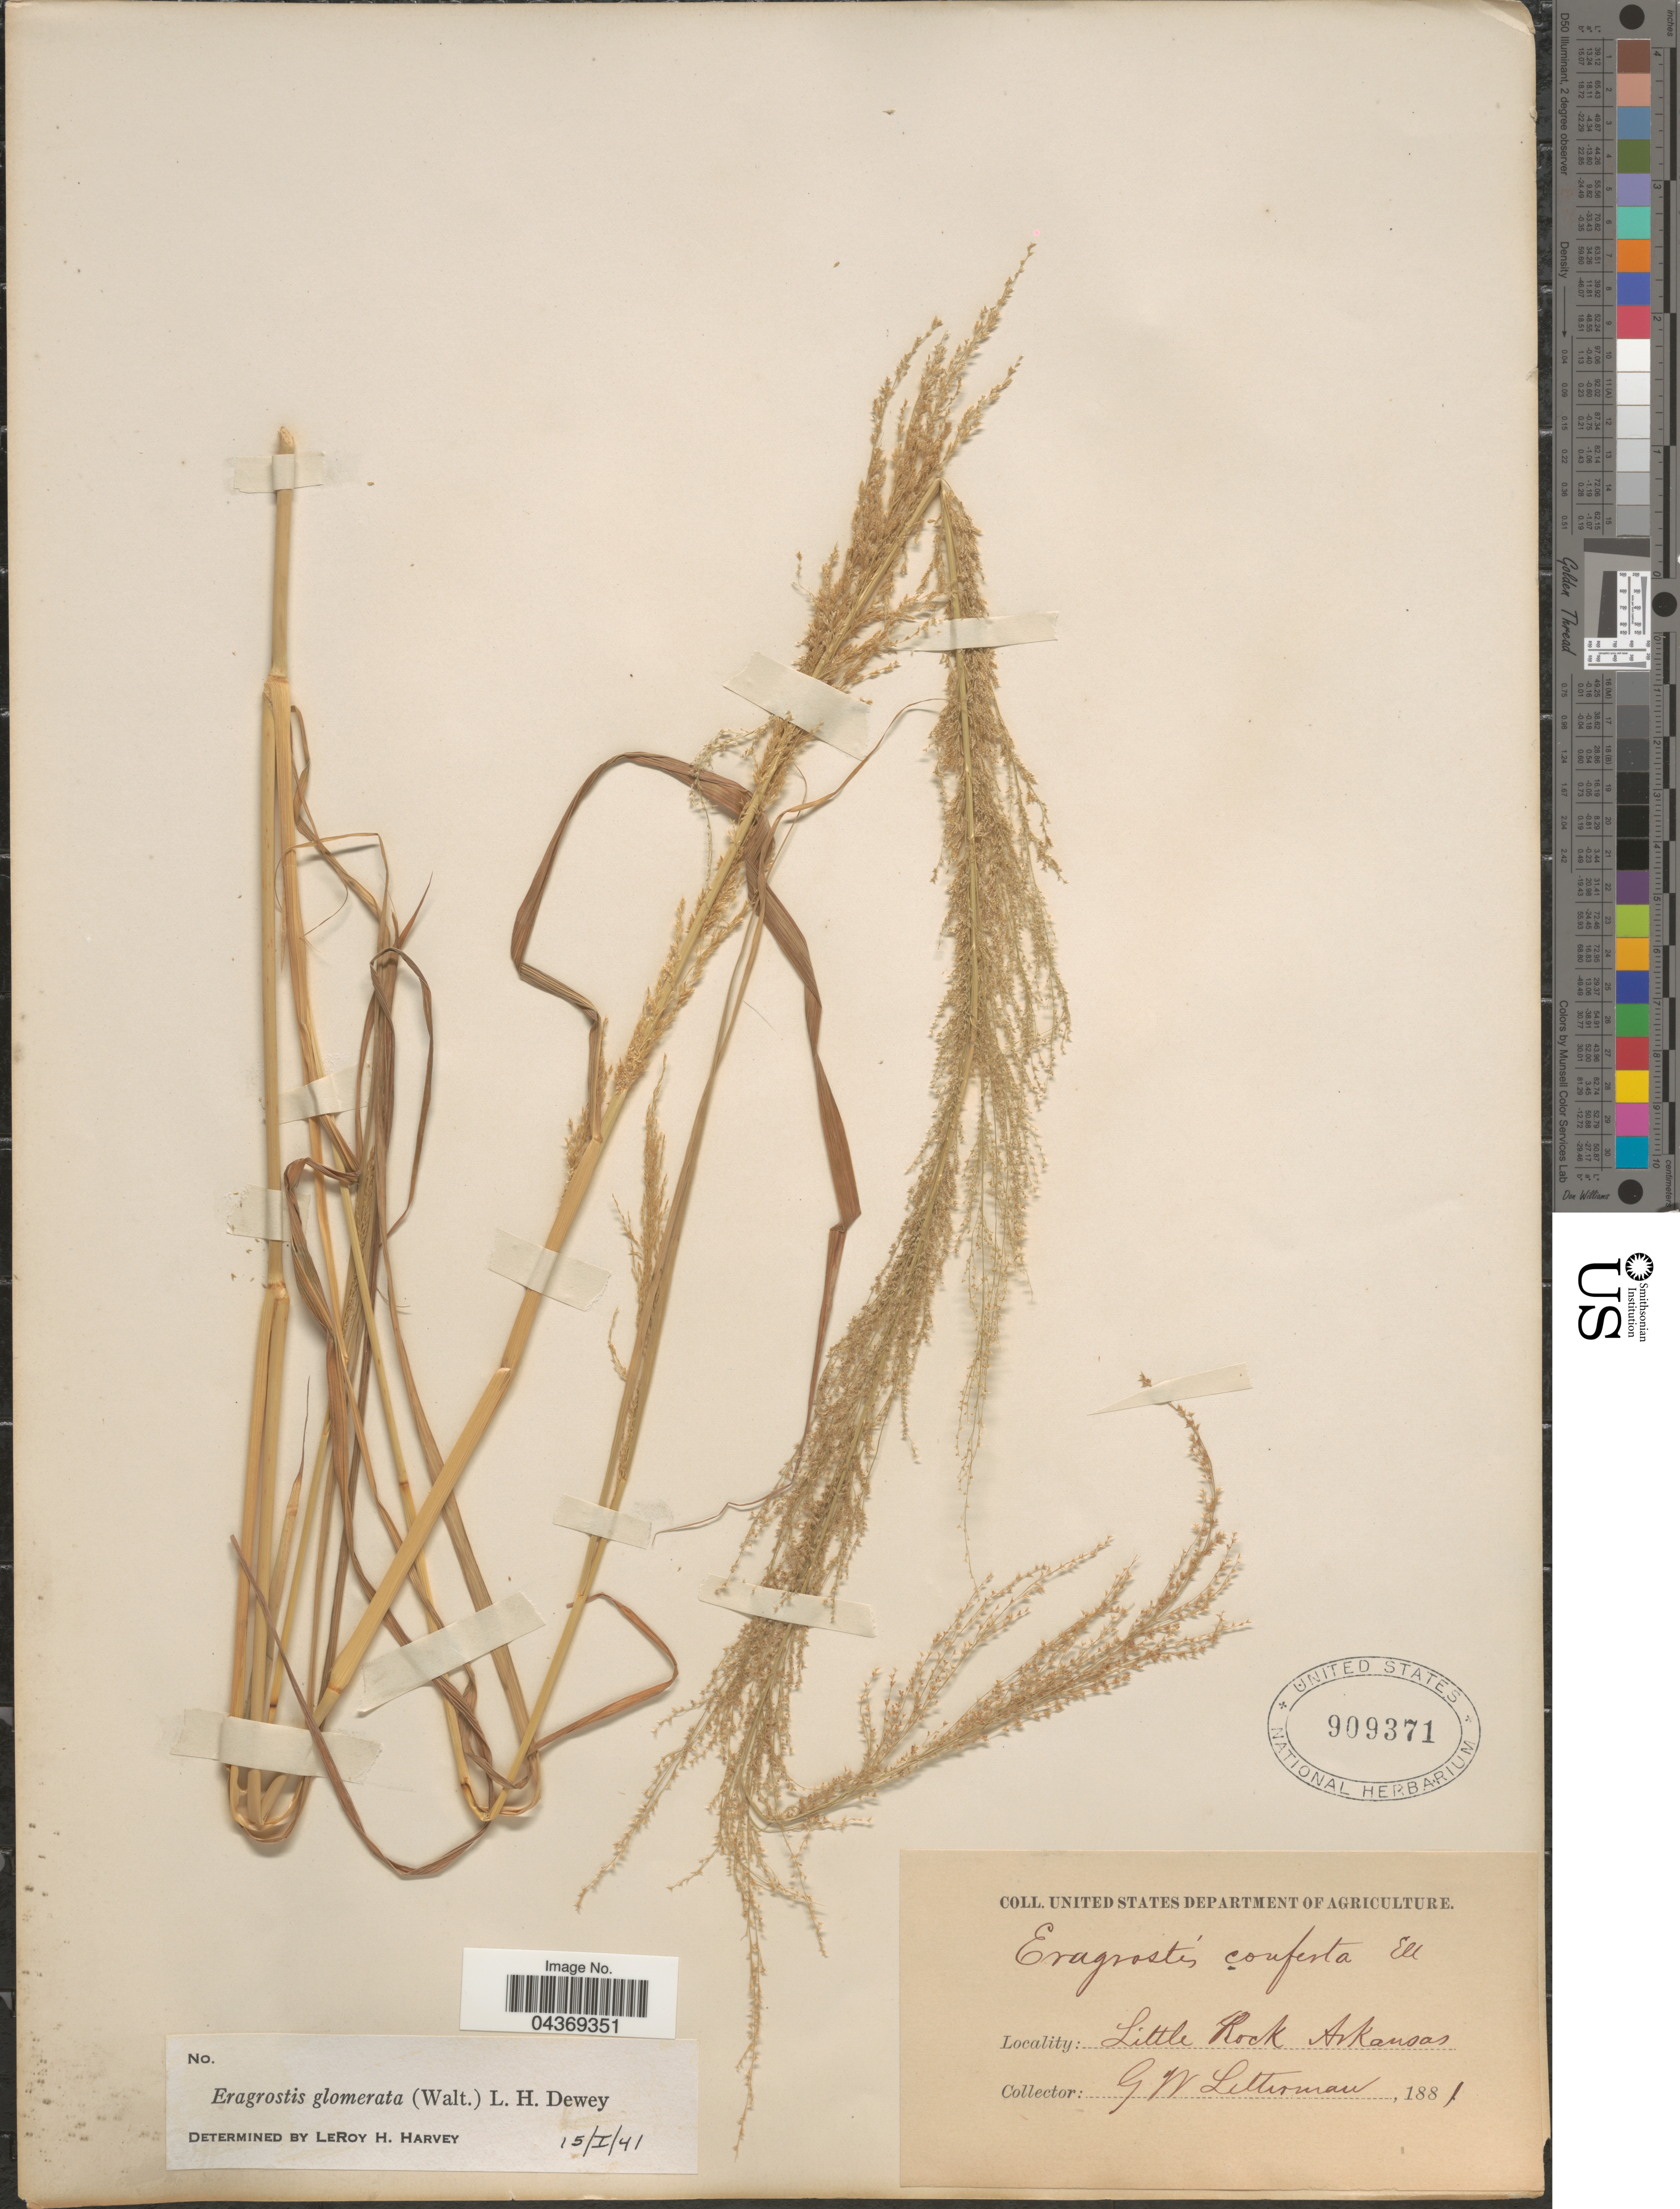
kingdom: Plantae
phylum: Tracheophyta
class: Liliopsida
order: Poales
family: Poaceae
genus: Eragrostis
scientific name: Eragrostis japonica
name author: (Thunb.) Trin.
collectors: G. W. Letterman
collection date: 1881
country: United States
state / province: Arkansas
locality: Little Rock.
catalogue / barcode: US 909371